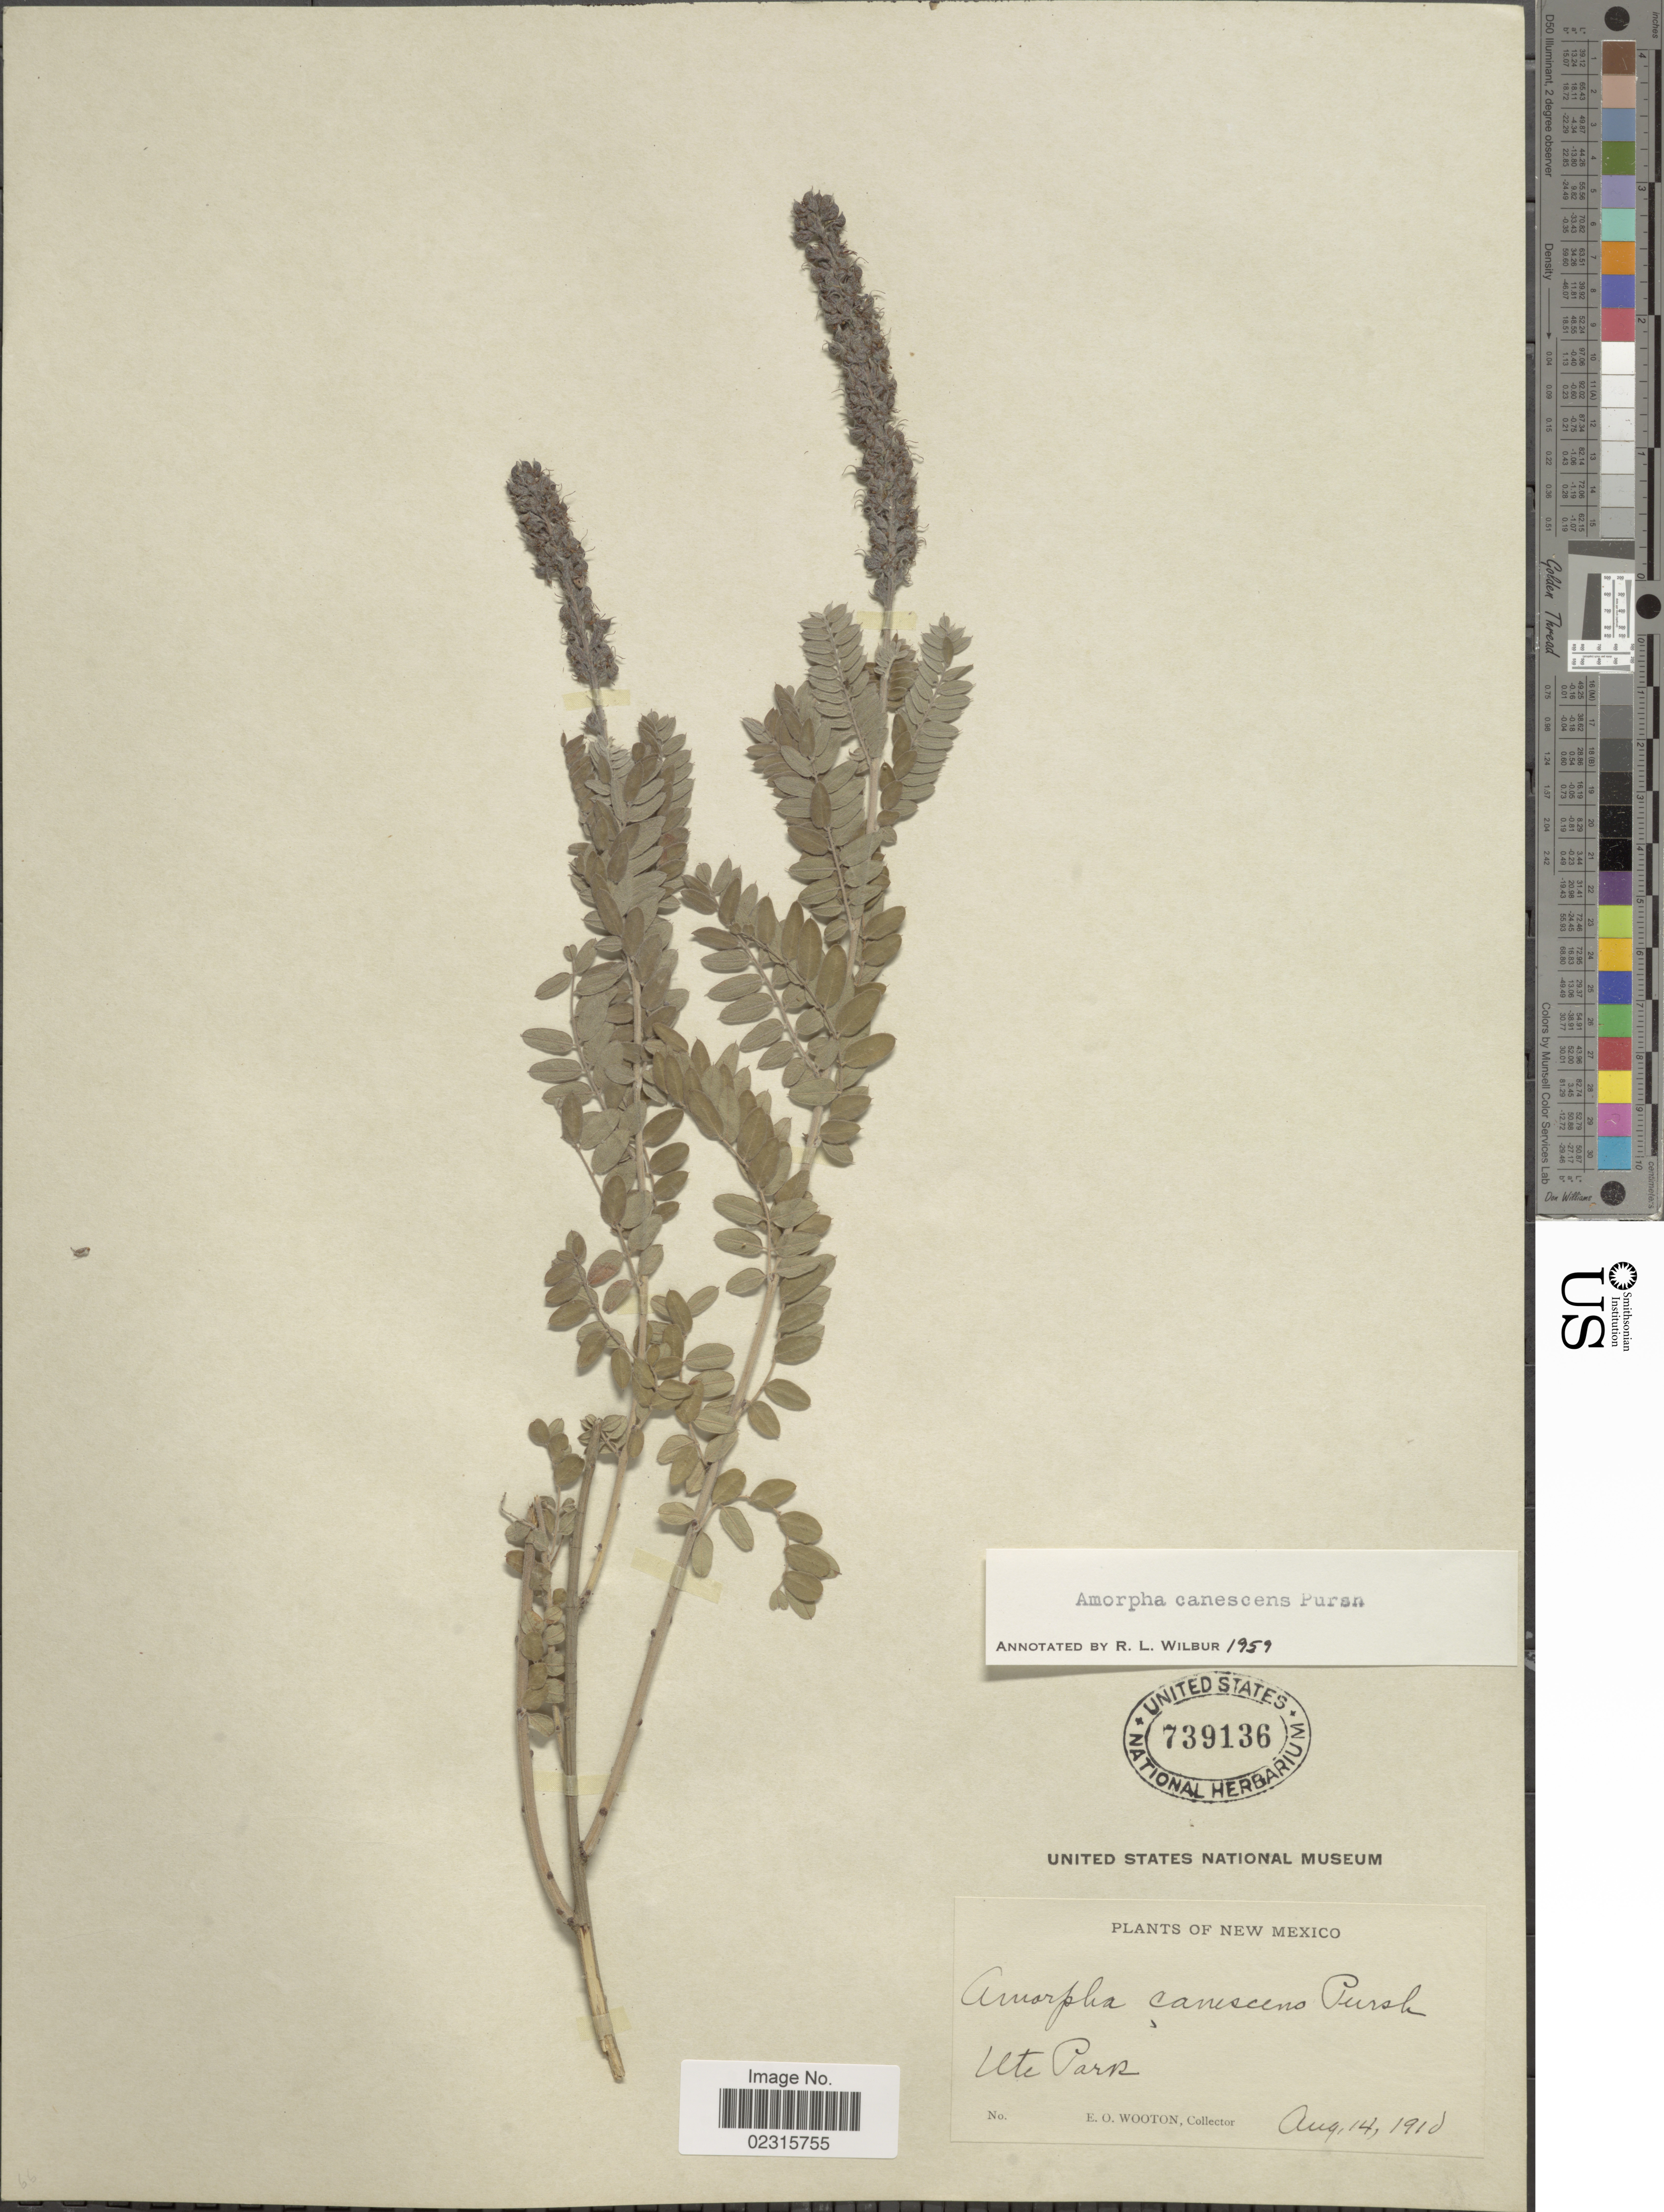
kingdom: Plantae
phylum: Tracheophyta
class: Magnoliopsida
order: Fabales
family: Fabaceae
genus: Amorpha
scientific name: Amorpha canescens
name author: Pursh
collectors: E. O. Wooton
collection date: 1910-08-14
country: United States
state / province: New Mexico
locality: Ute Park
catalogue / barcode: US 739136